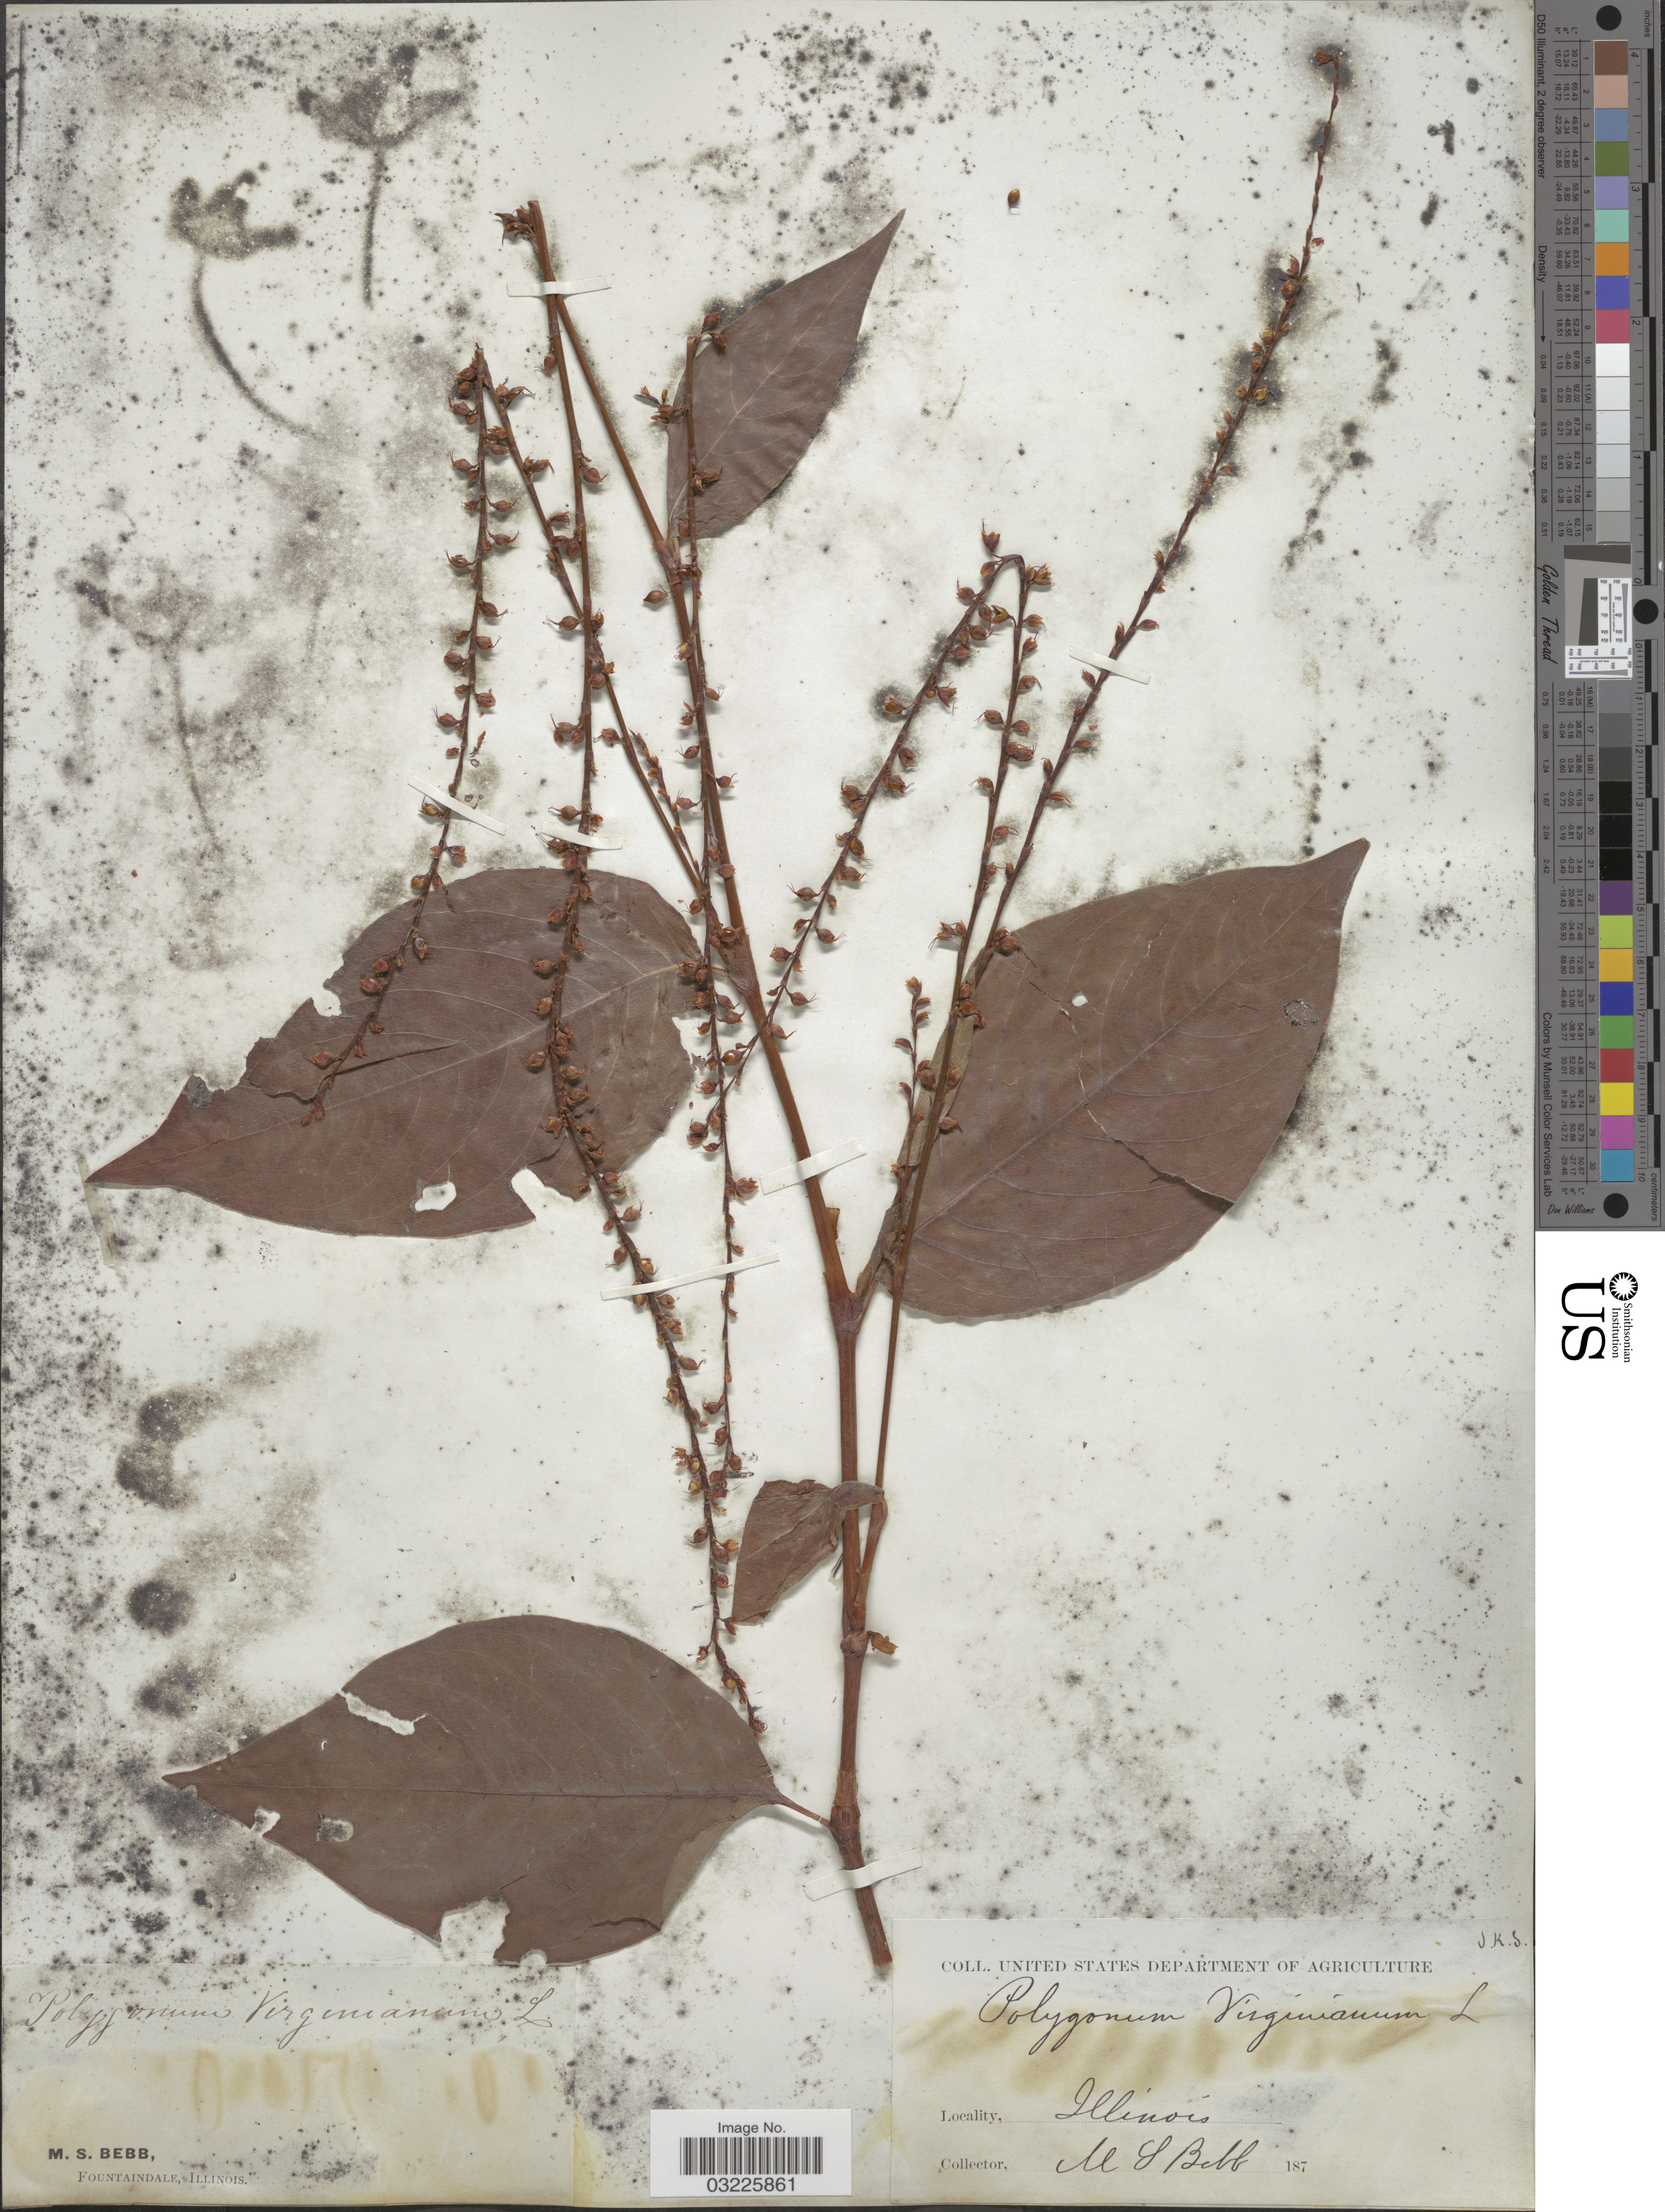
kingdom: Plantae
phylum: Tracheophyta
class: Magnoliopsida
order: Caryophyllales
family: Polygonaceae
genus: Persicaria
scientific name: Persicaria virginiana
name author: (L.) Gaertn.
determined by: Atha, D. E.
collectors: M. Bebb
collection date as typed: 187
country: United States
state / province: Illinois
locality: Fountaindale.